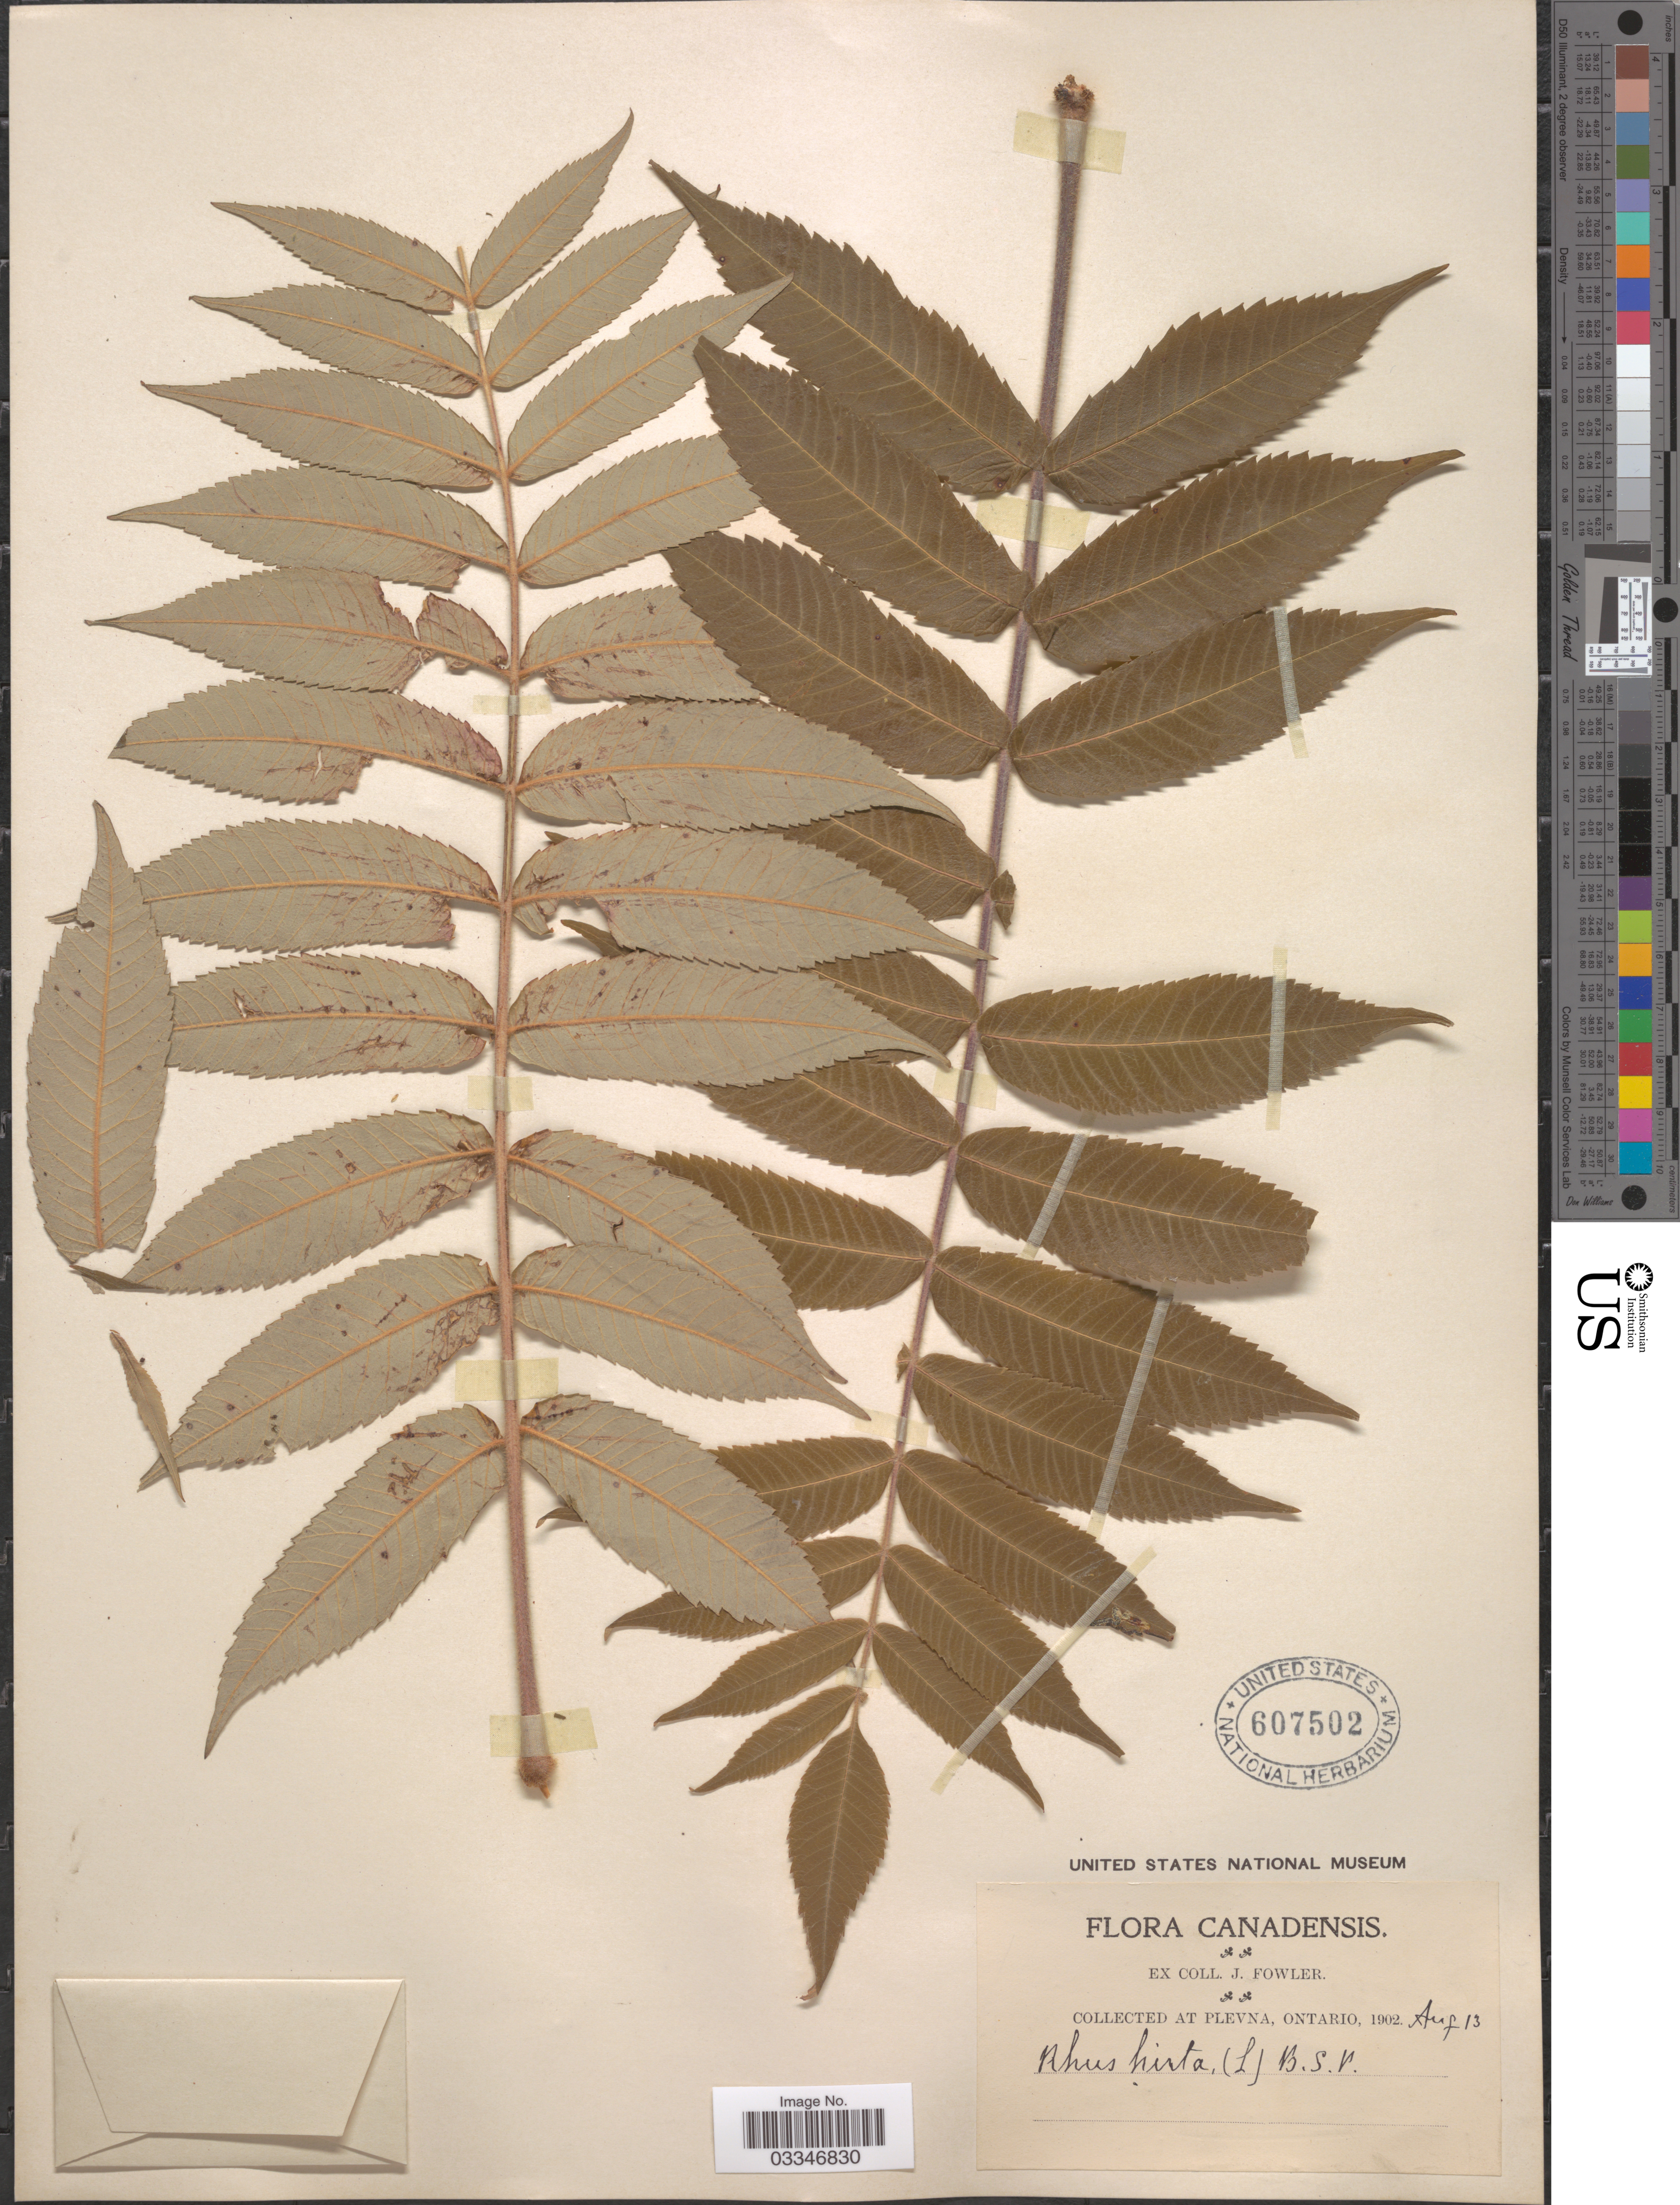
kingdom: Plantae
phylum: Tracheophyta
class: Magnoliopsida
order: Sapindales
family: Anacardiaceae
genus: Rhus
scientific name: Rhus typhina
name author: L.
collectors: J. Fowler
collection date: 1902-08-13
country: Canada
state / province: Ontario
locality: At Plevna.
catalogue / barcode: US 607502